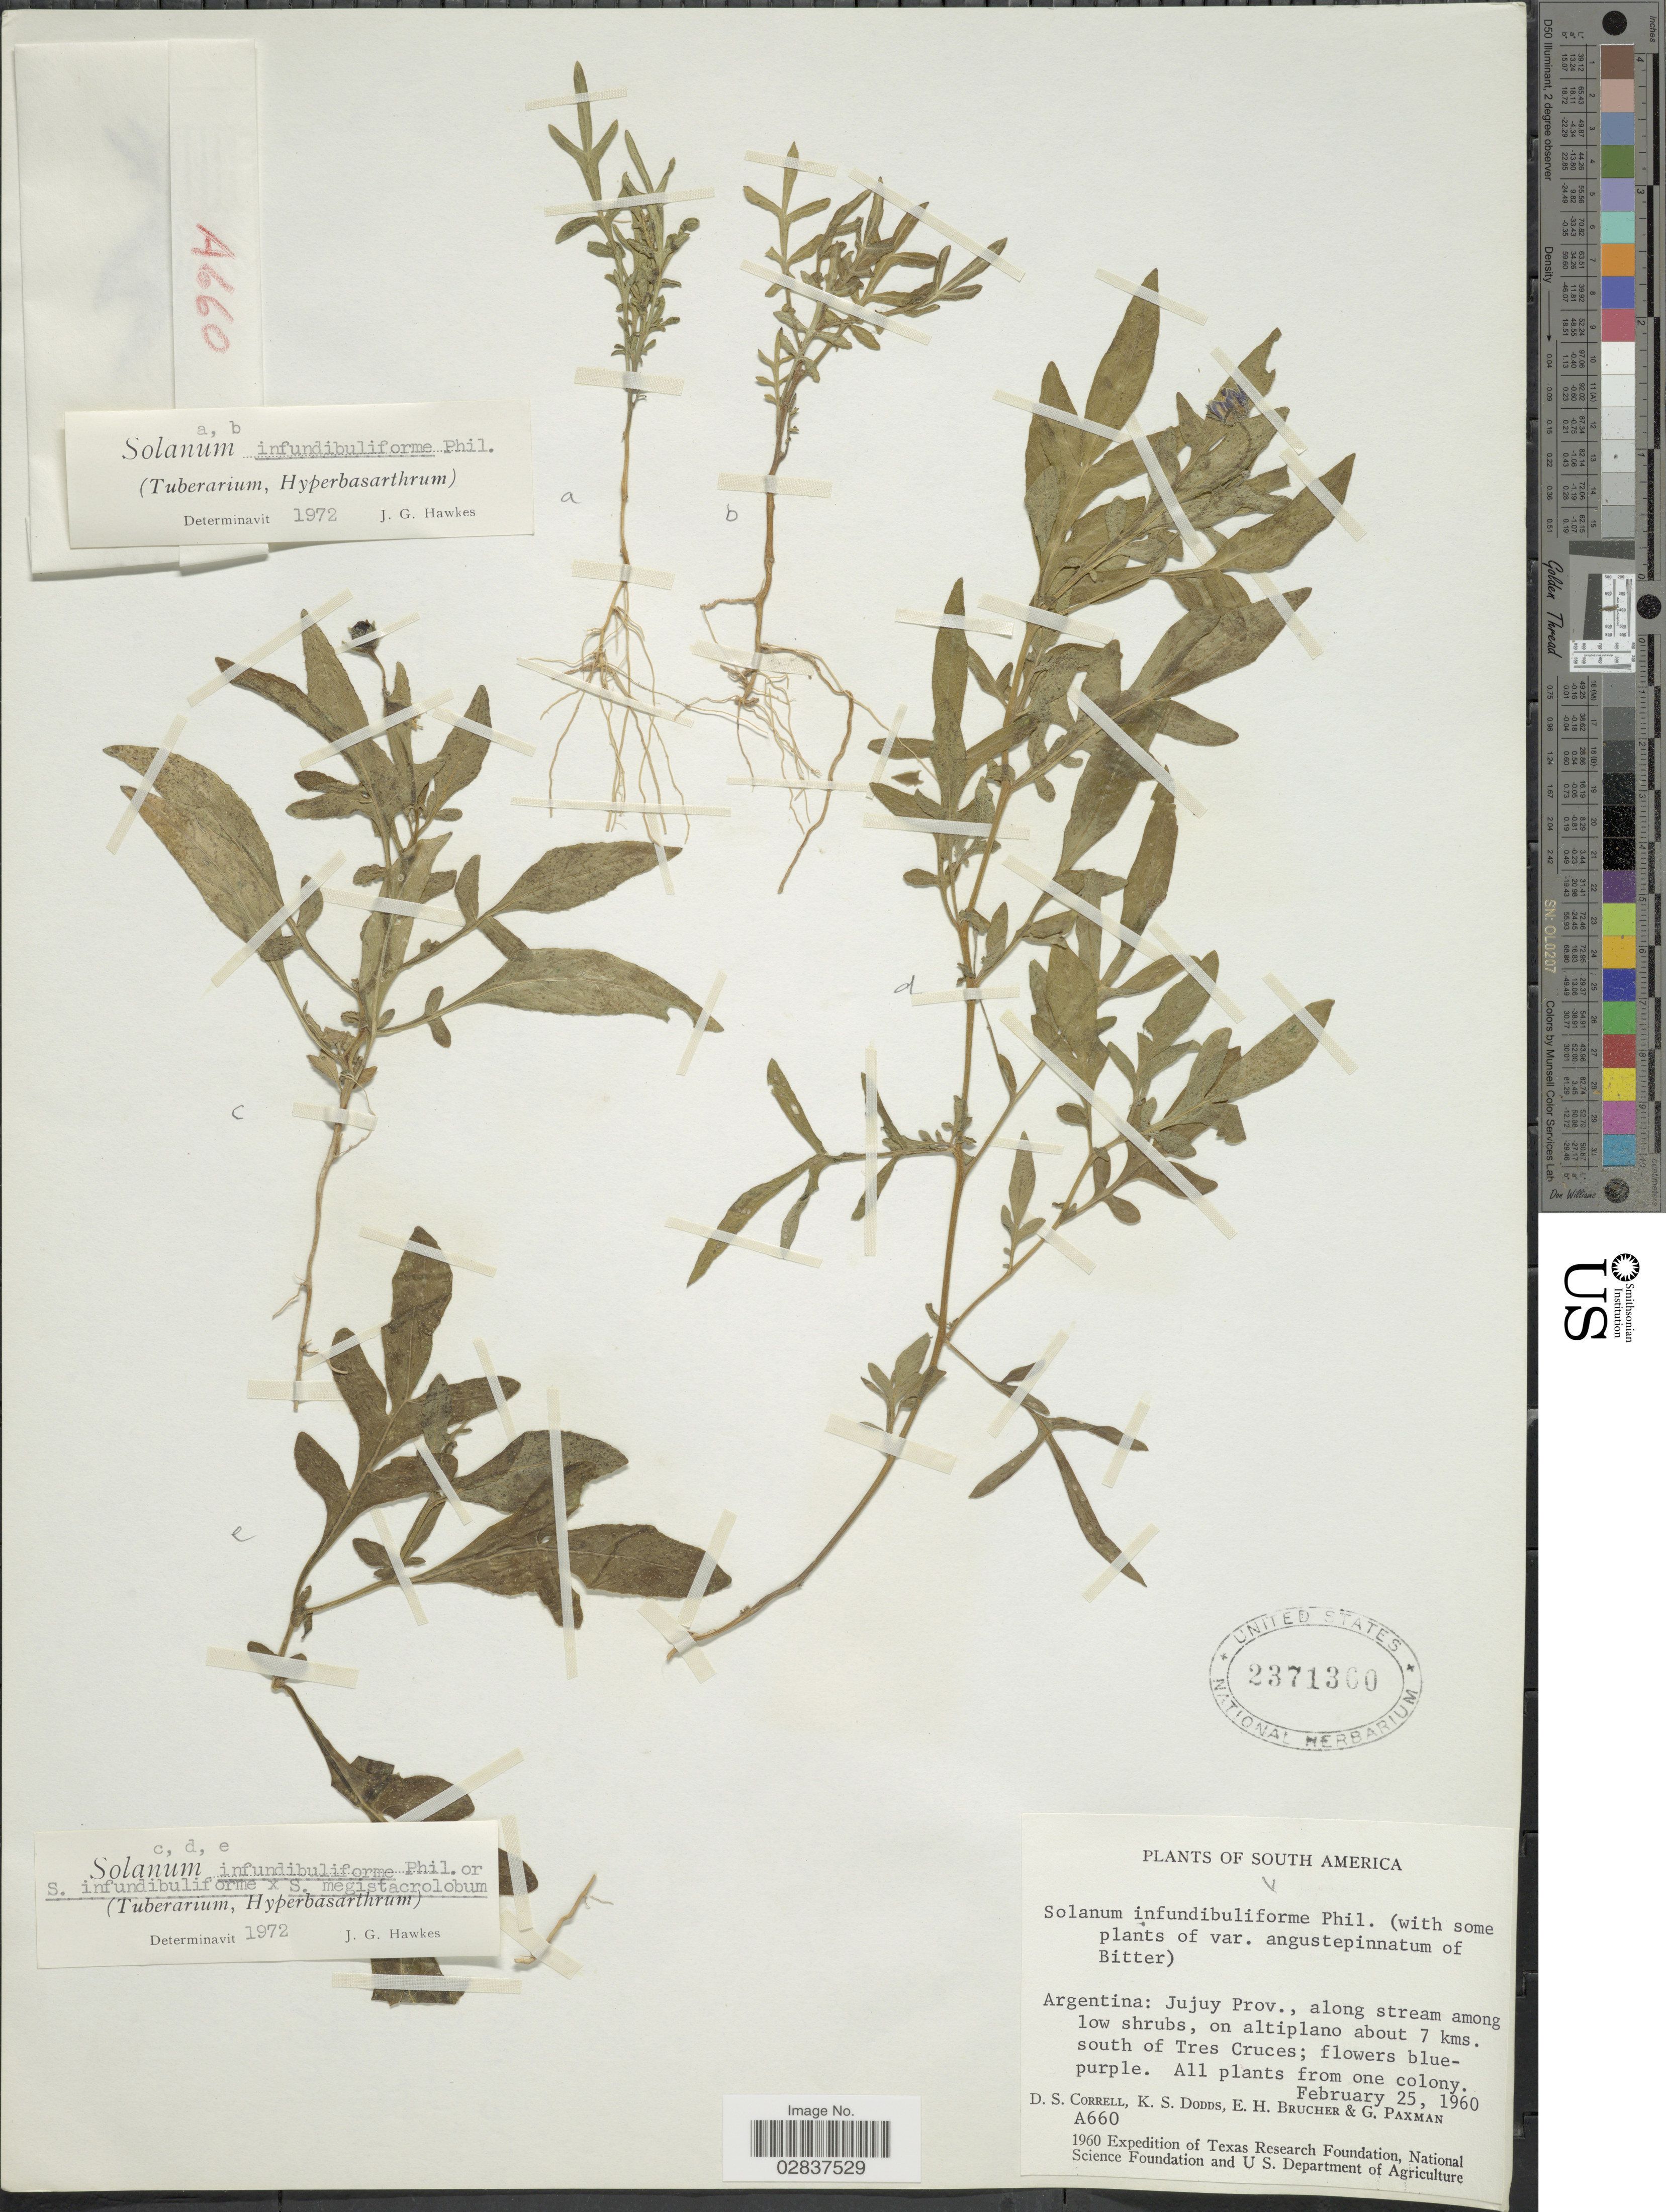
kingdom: Plantae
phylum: Tracheophyta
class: Magnoliopsida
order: Solanales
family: Solanaceae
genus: Solanum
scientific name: Solanum infundibuliforme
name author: Phil.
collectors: D. S. Correll, K. Dodds, E. Brucher & G. Paxman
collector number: A660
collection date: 1960-02-25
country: Argentina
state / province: Jujuy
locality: Along stream among low shrubs, on altiplano about 7 kms. south of Tres Cruces.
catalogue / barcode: US 2371360